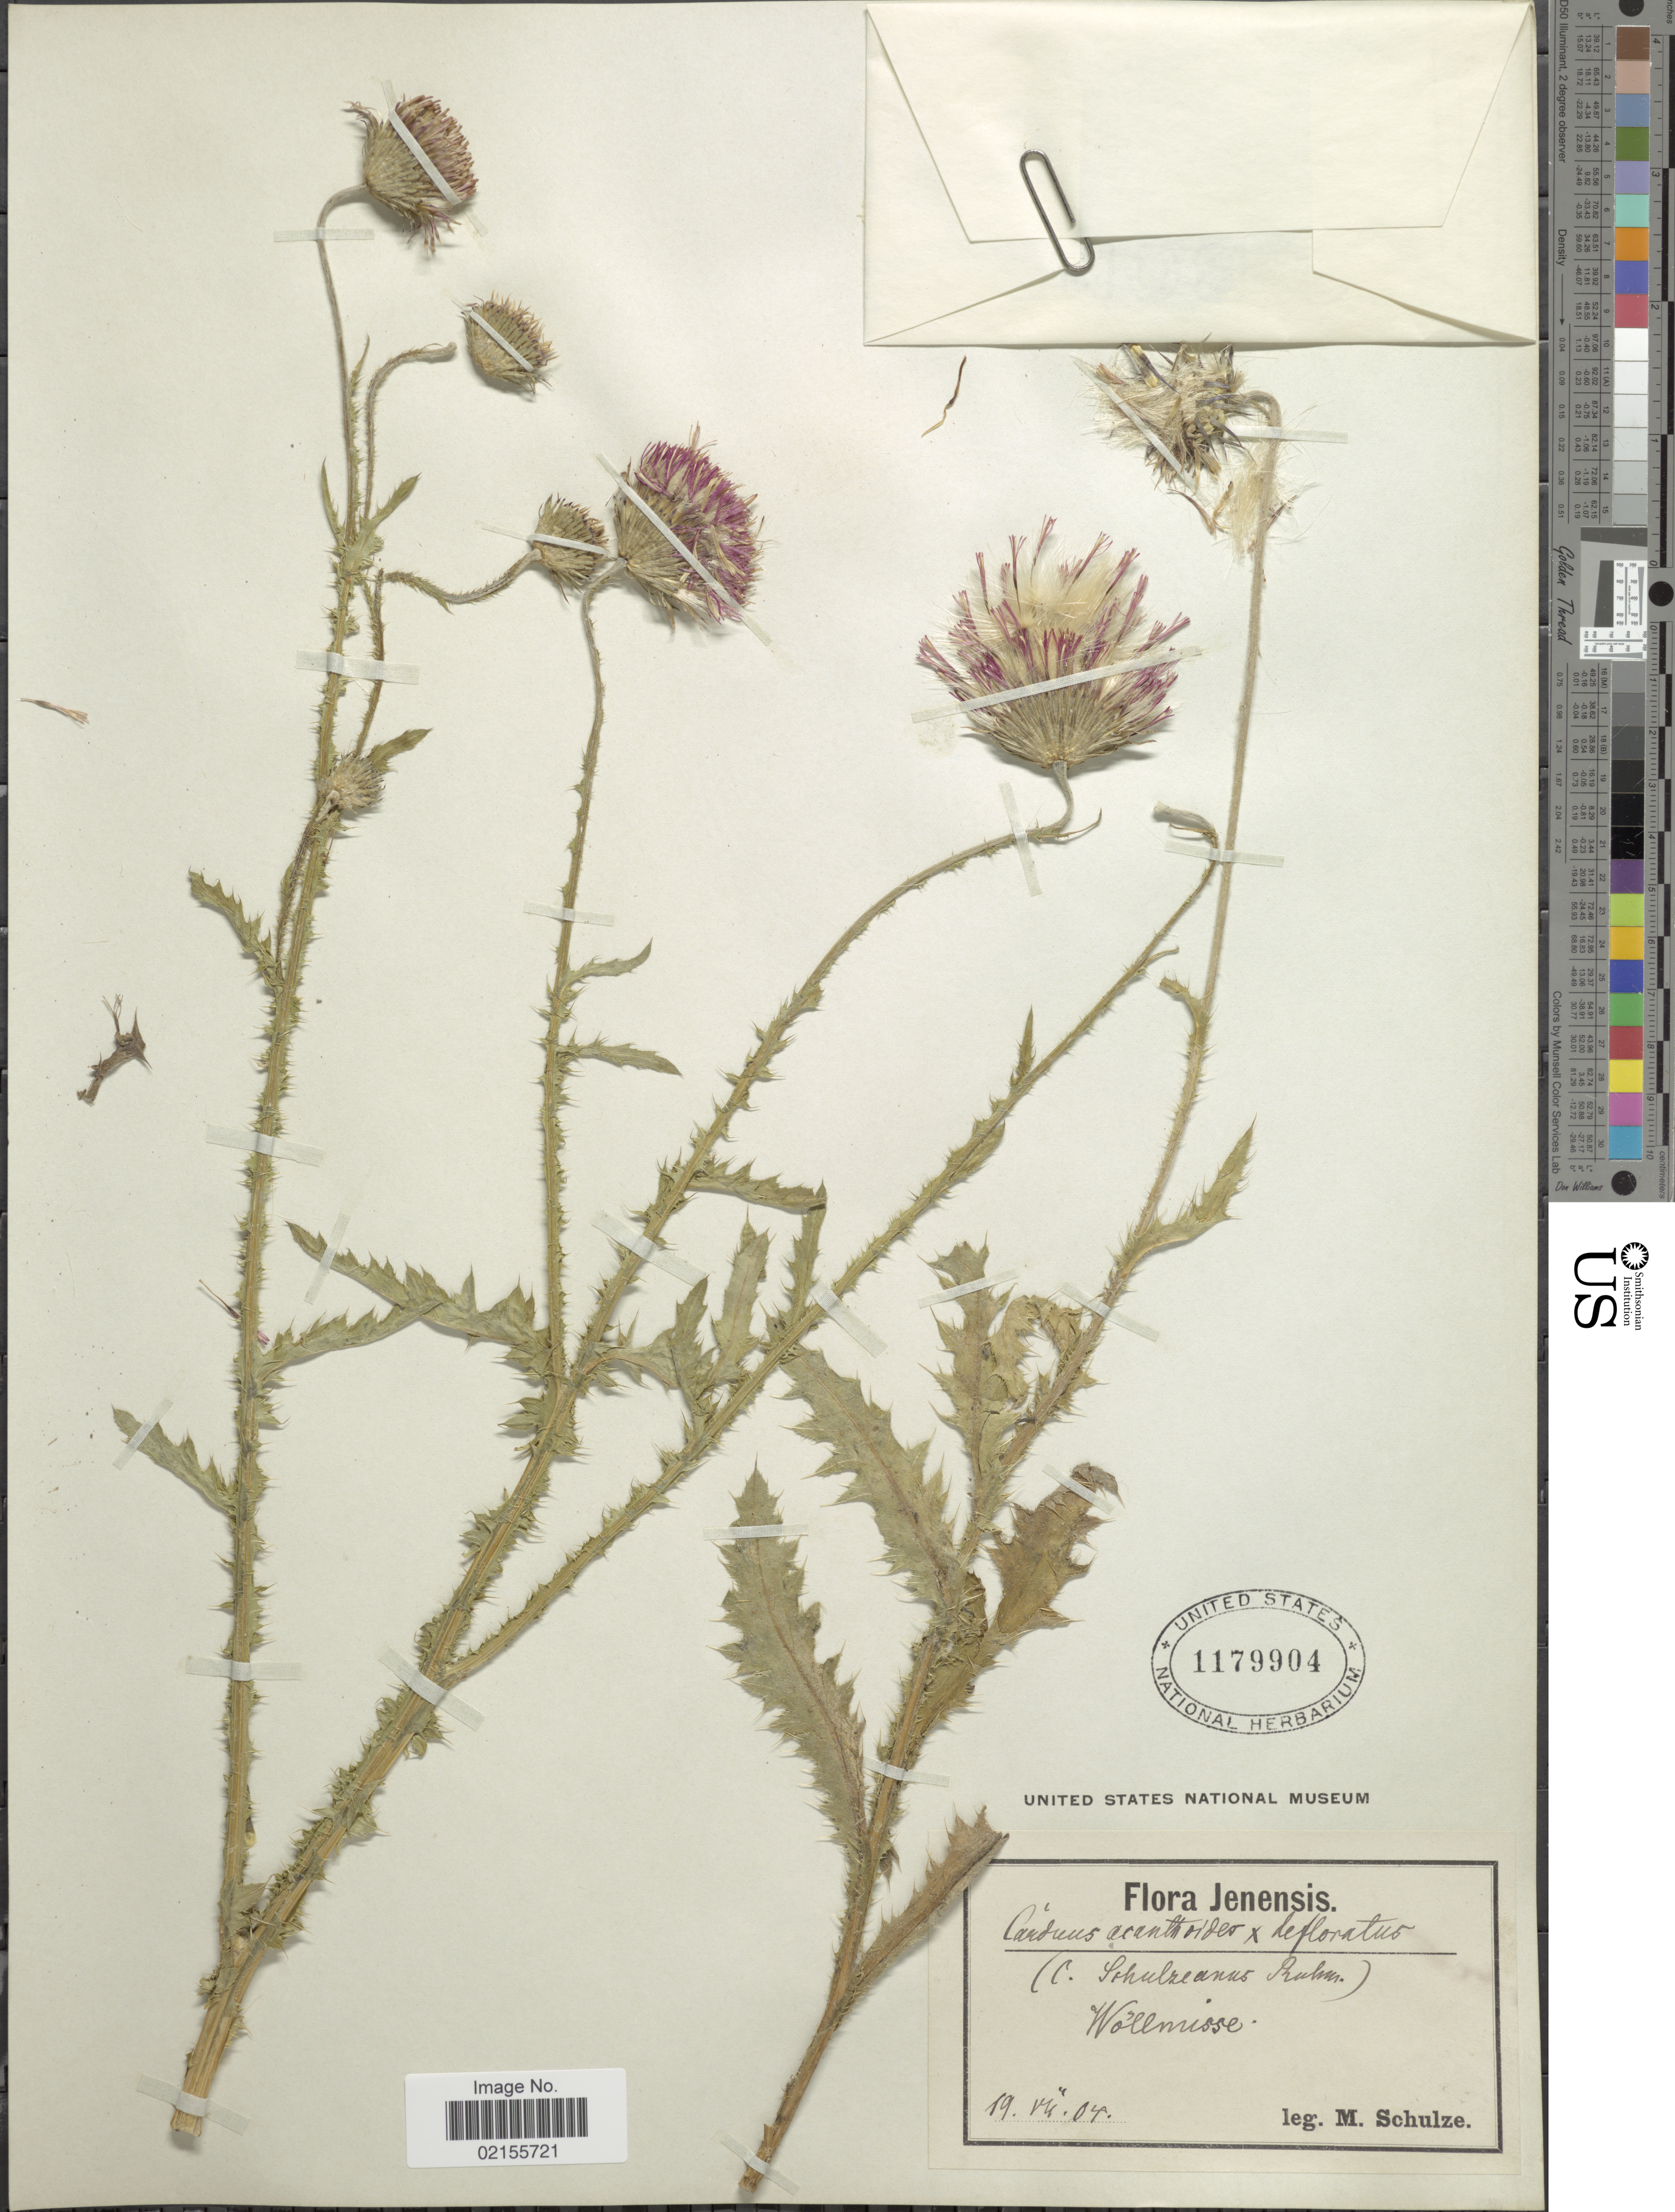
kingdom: Plantae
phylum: Tracheophyta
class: Magnoliopsida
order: Asterales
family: Asteraceae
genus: Carduus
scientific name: Carduus acanthoides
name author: L.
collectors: M. Schulze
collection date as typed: Transcribed d/m/y: 19/7/4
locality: Jenensis, Wöllmisse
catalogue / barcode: US 1179904